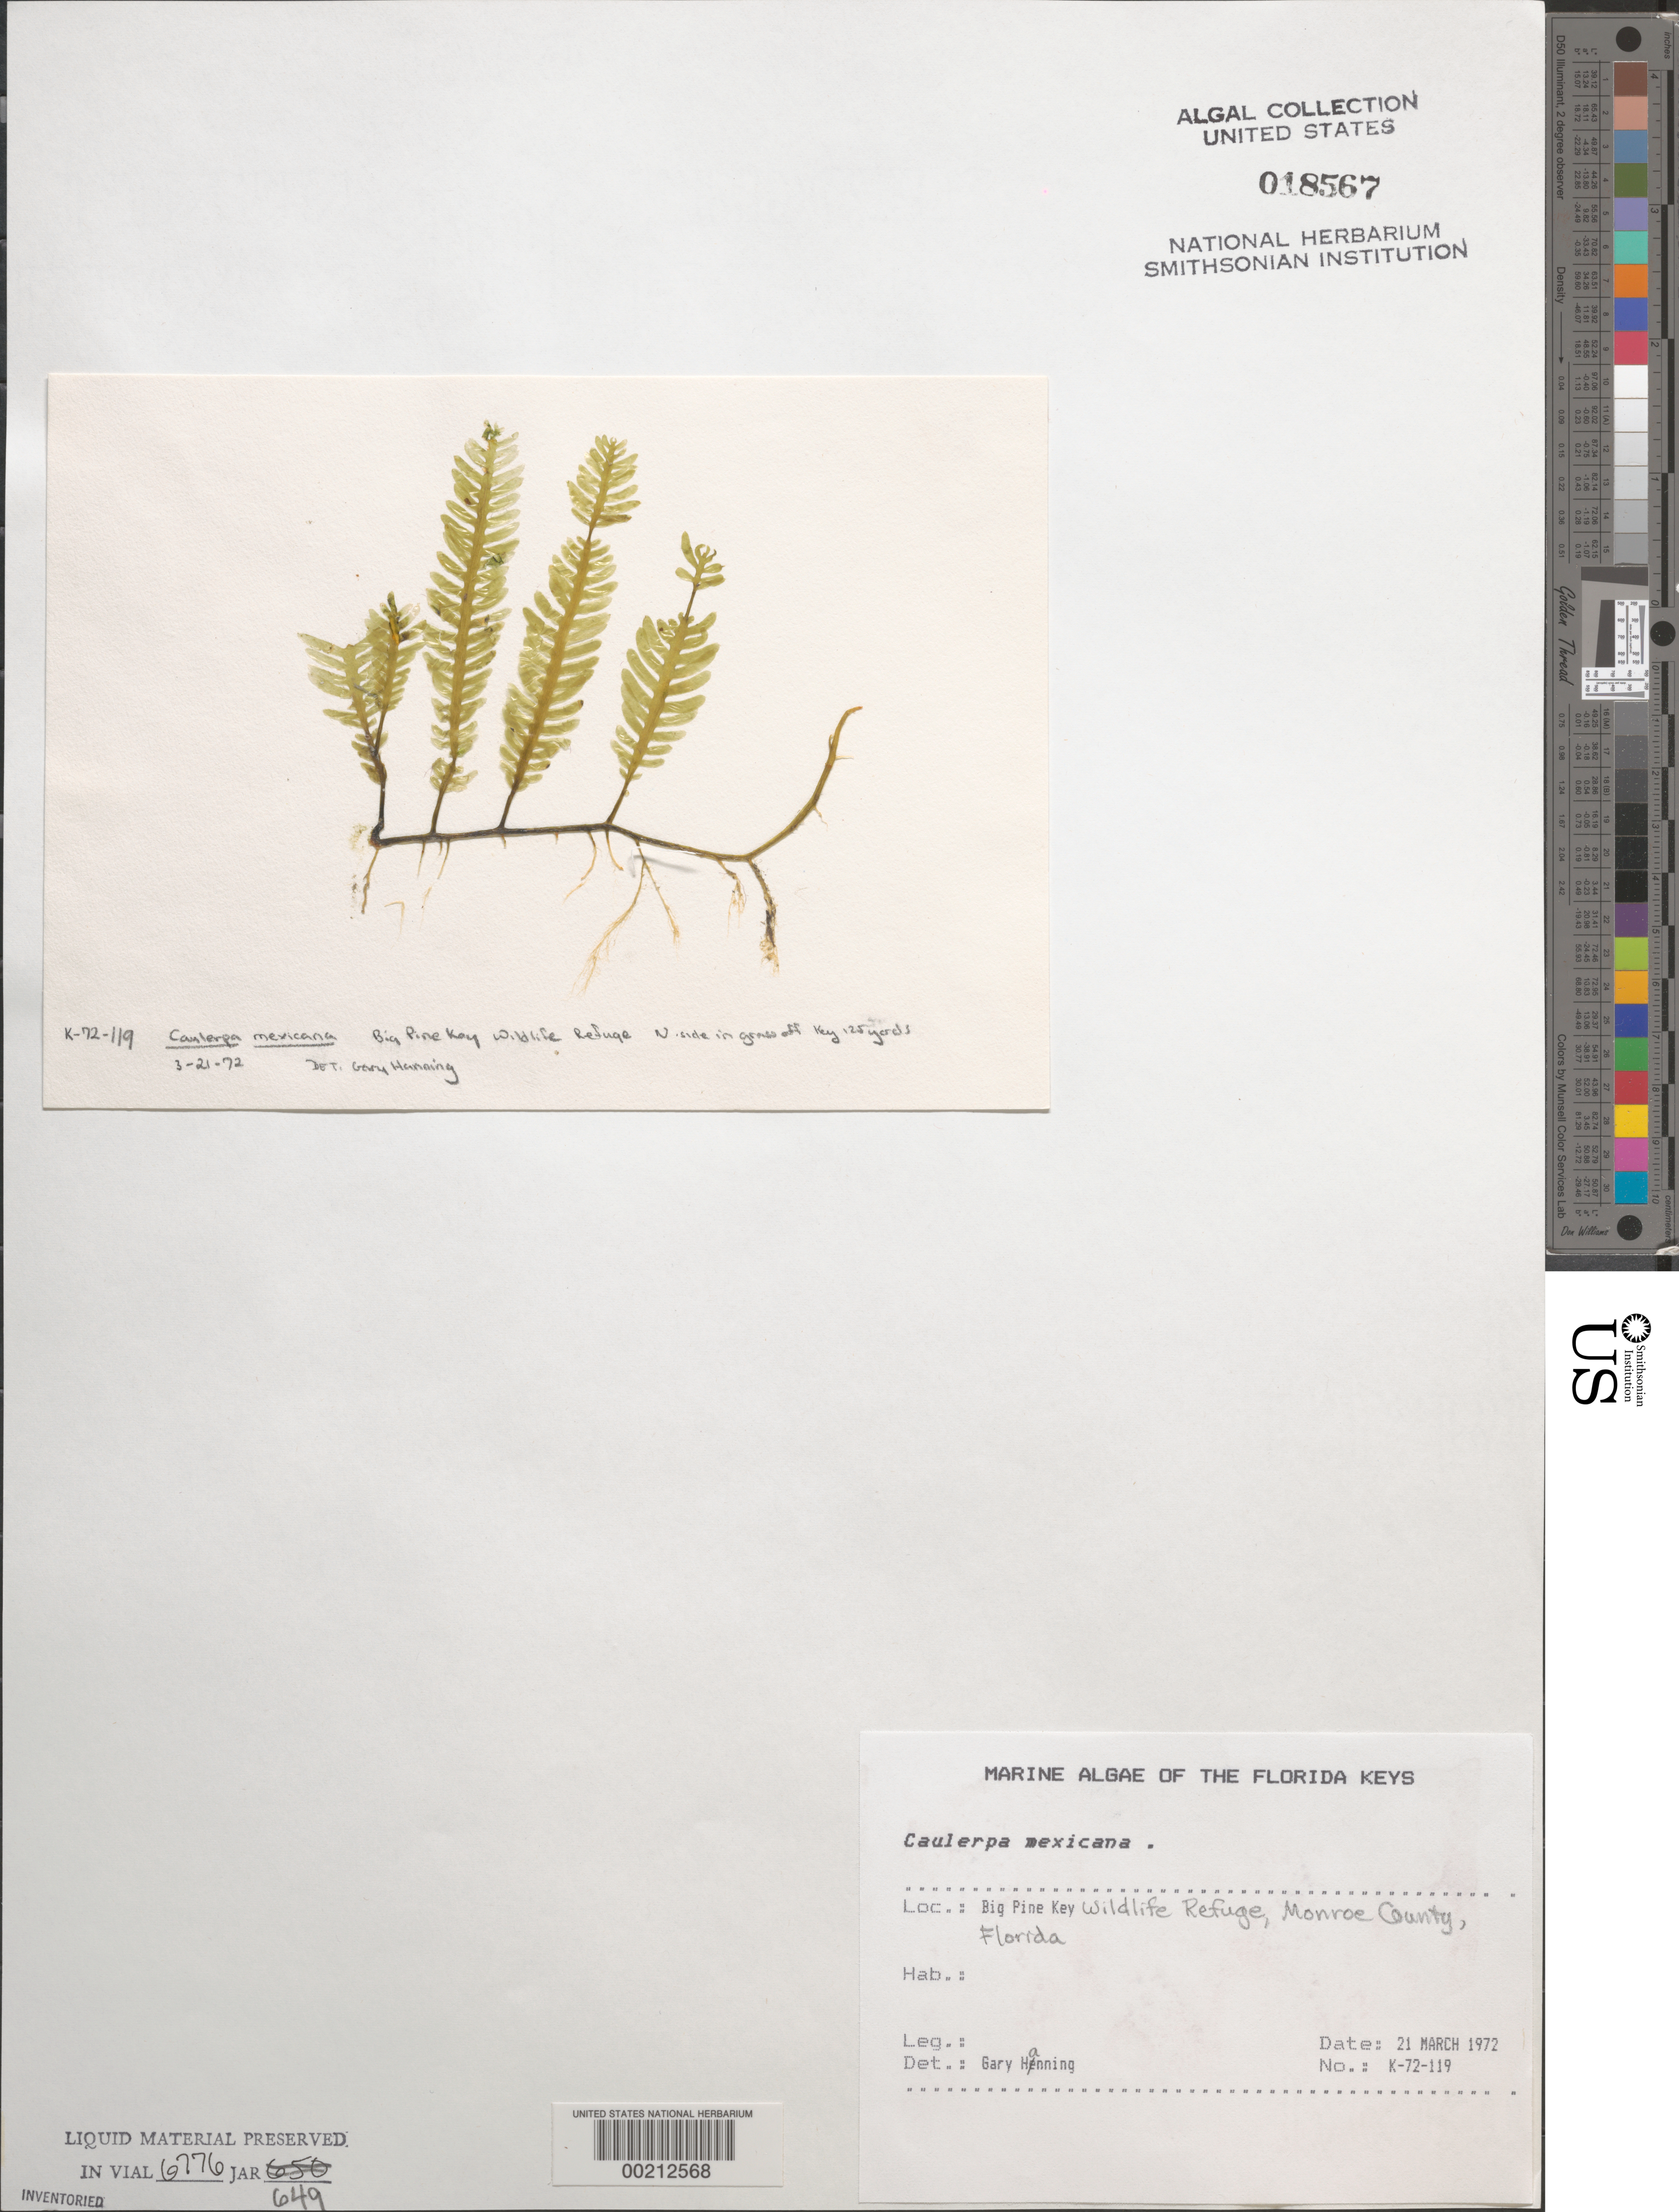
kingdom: Plantae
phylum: Chlorophyta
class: Ulvophyceae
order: Bryopsidales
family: Caulerpaceae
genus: Caulerpa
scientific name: Caulerpa mexicana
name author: Sond. ex Kütz.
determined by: Hanning, G.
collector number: K-72-119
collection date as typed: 21 Mar 1972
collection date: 1972-03-21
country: United States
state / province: Florida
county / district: Monroe County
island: Big Pine Key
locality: Big Pine Key Wildlife Refuge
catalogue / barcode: US 18567